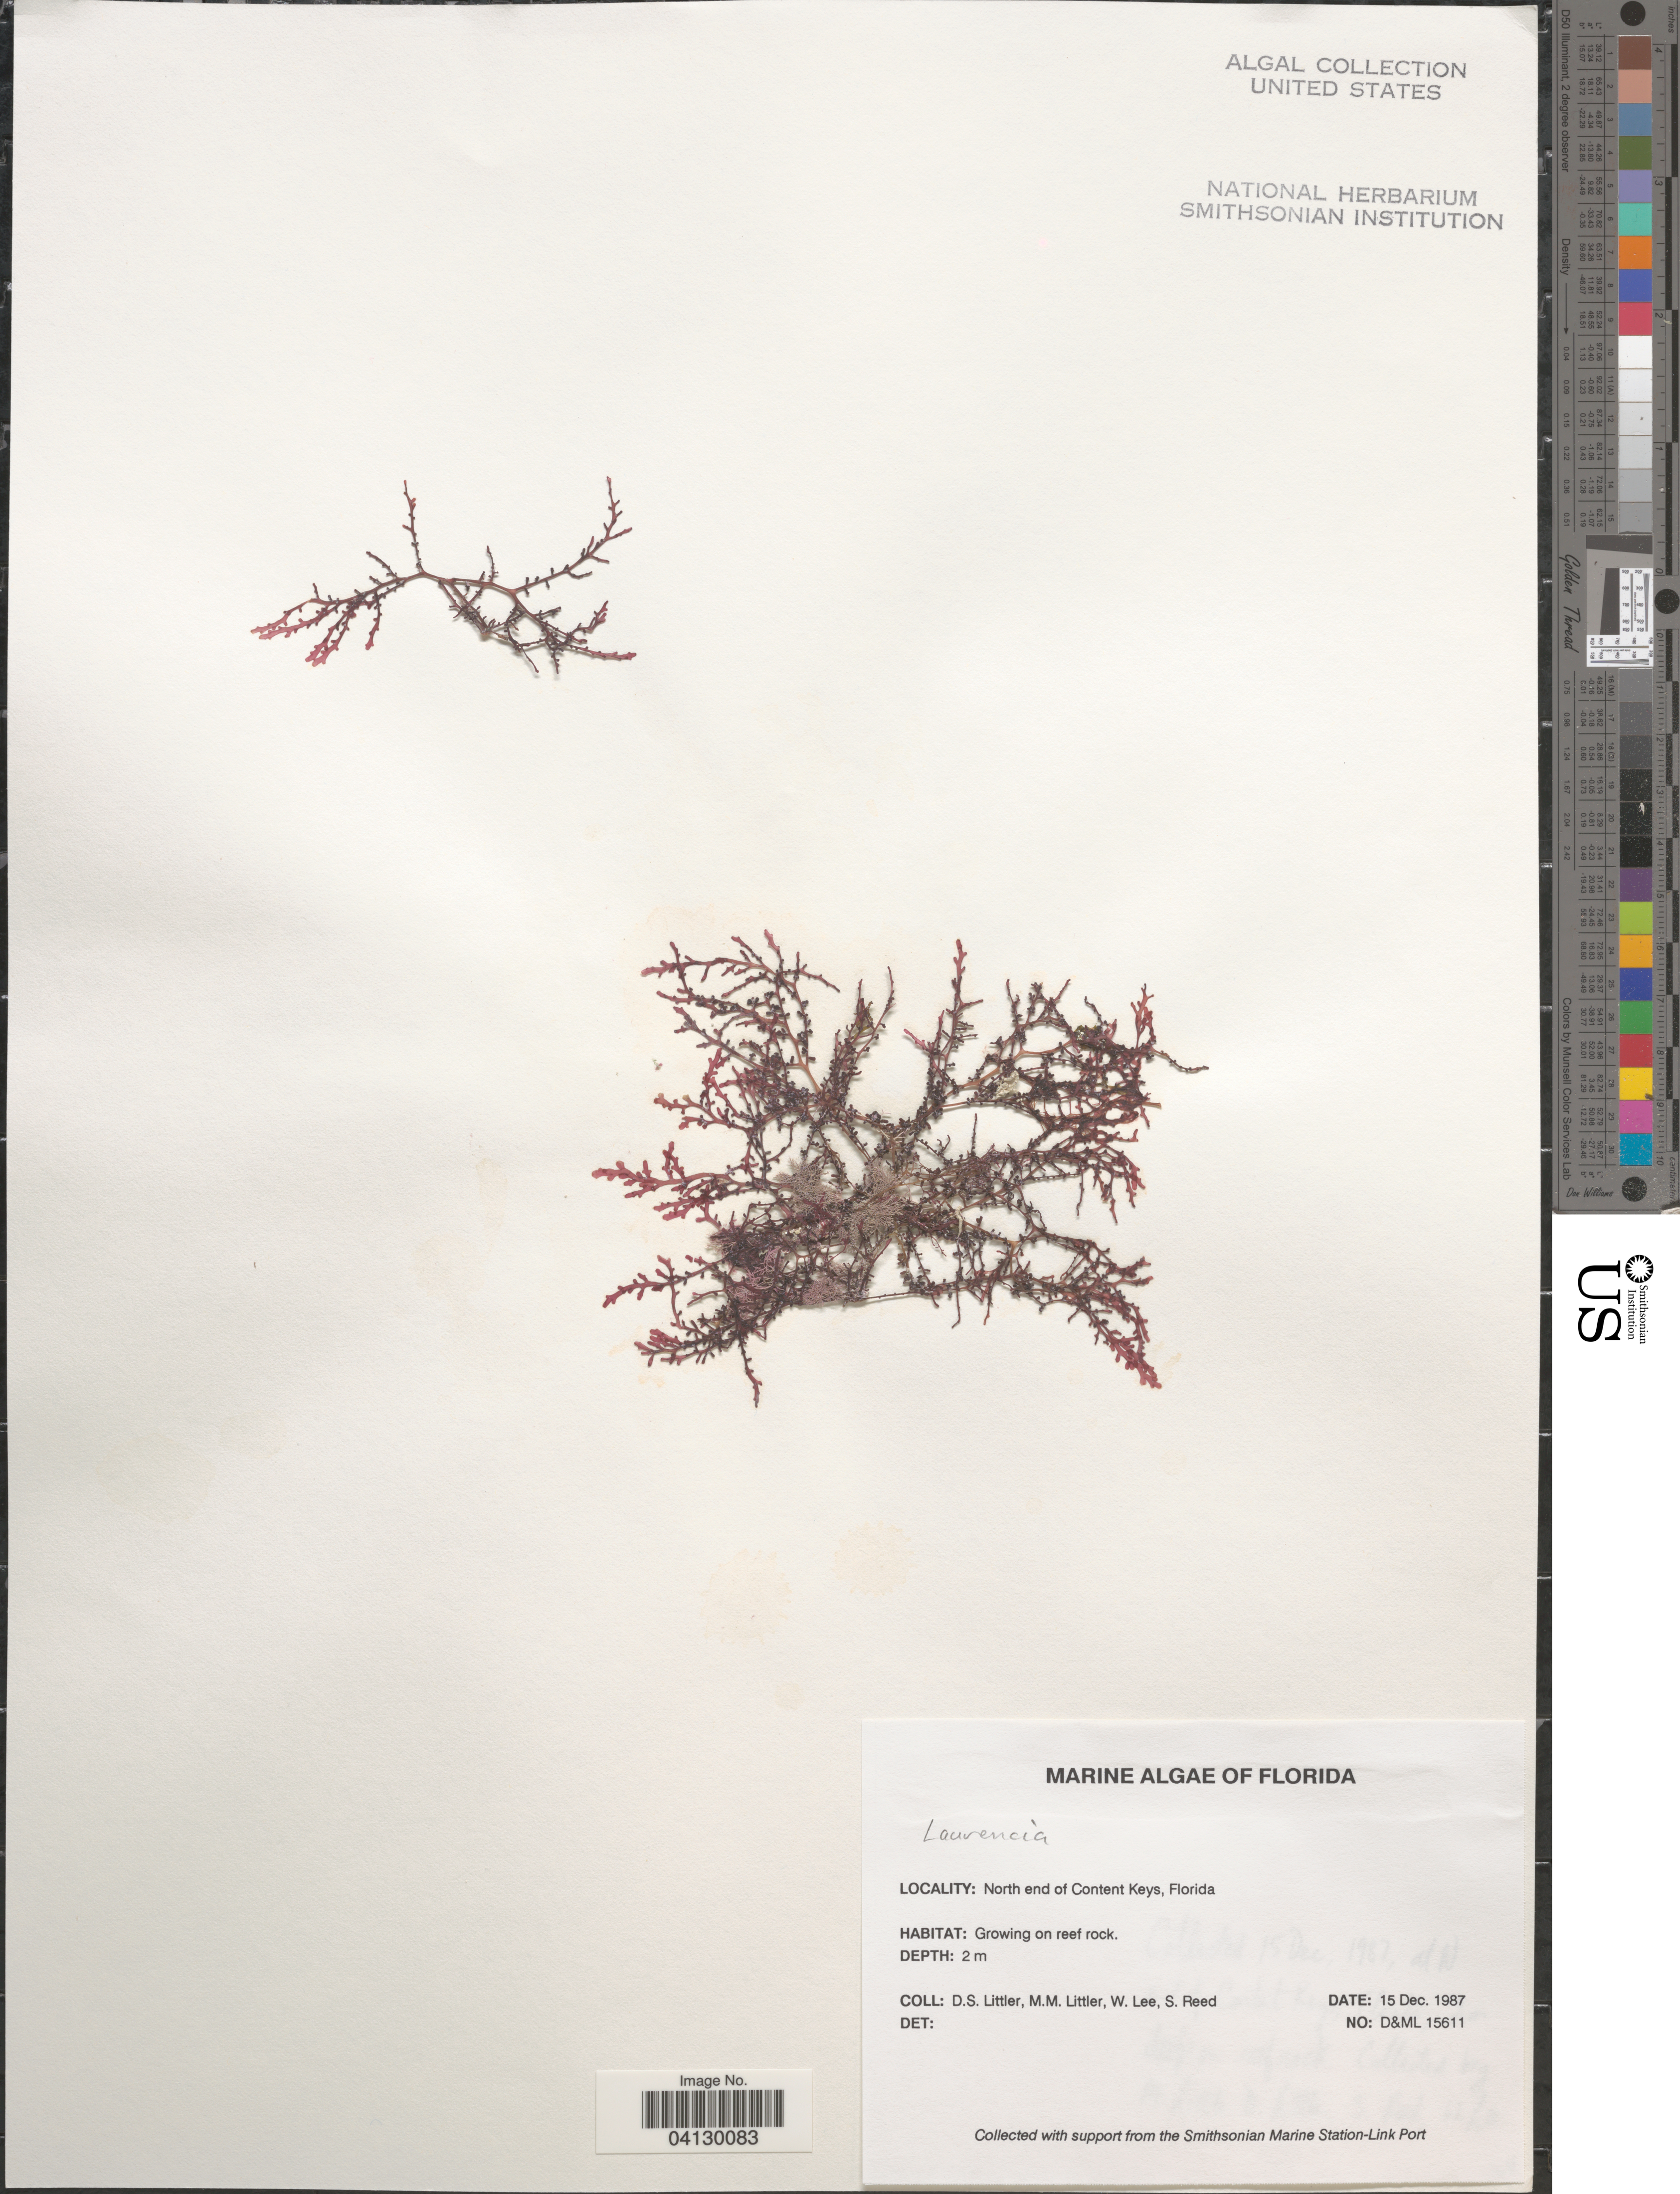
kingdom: Plantae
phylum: Rhodophyta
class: Florideophyceae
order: Ceramiales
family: Rhodomelaceae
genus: Laurencia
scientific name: Laurencia sp.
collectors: D. S. Littler, W. Lee & S. Reed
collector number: D&ML 15611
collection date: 1987-12-15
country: United States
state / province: Florida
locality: North end of Content Keys.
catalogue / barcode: US 328820